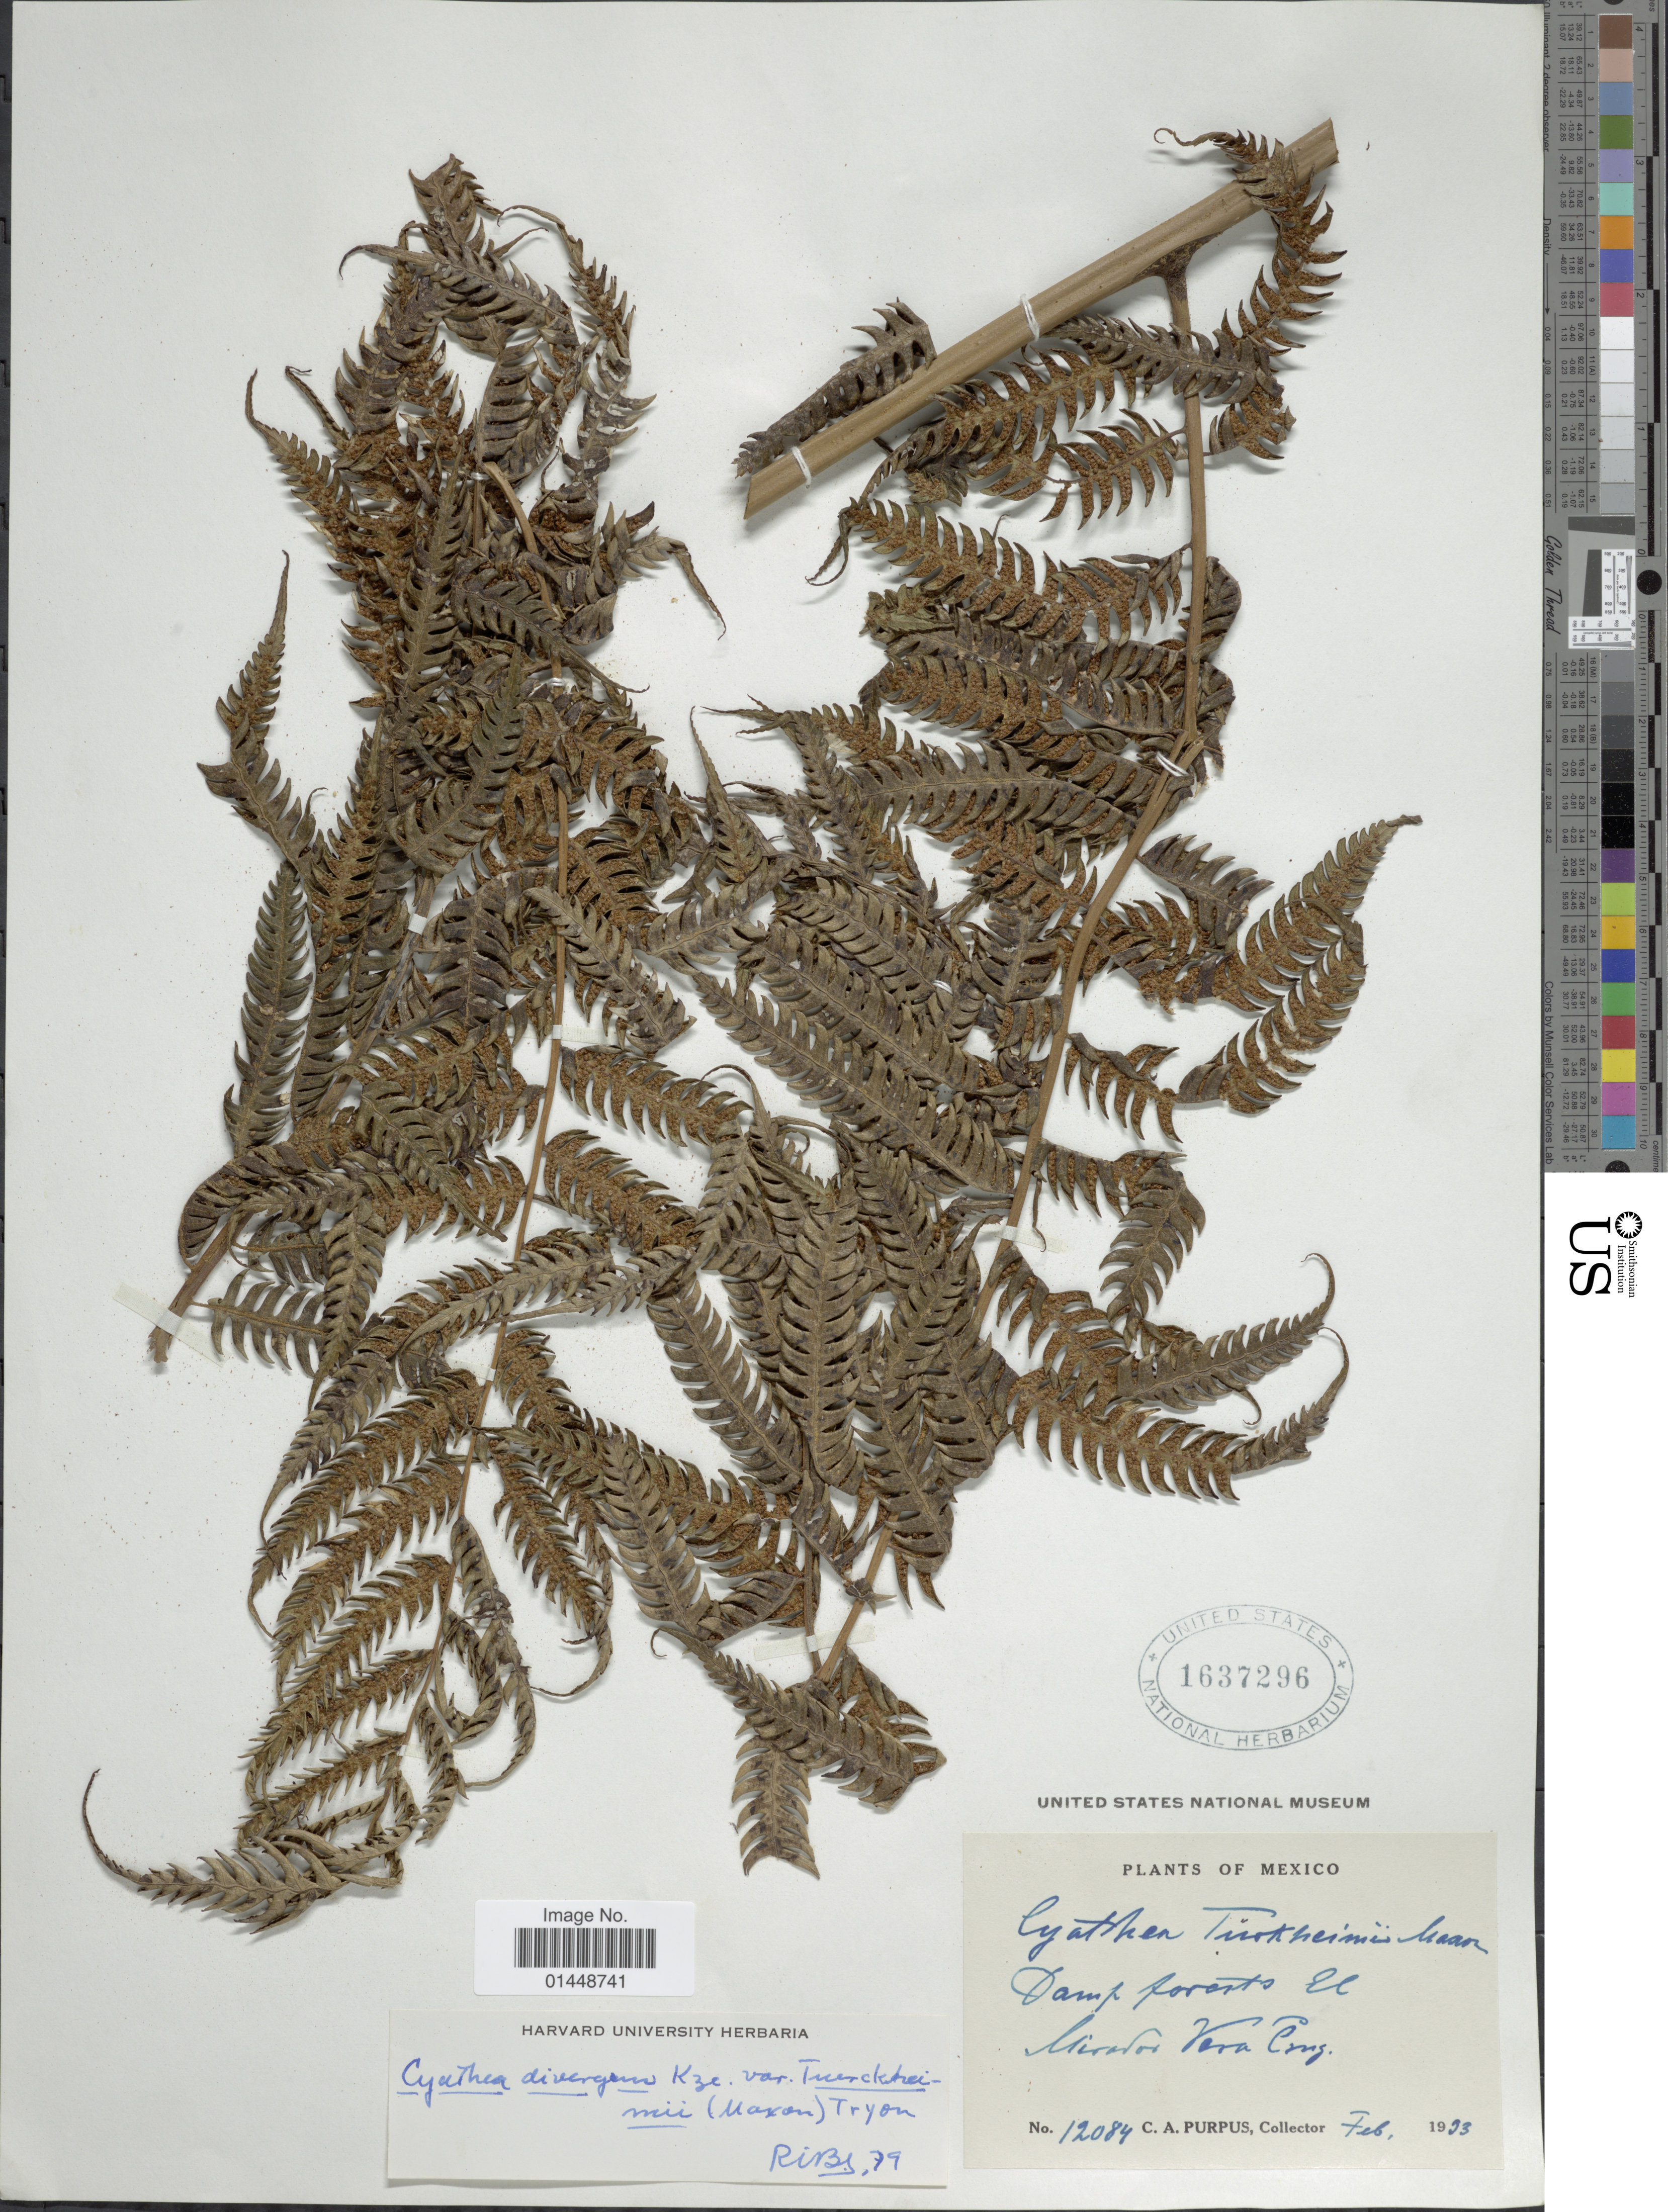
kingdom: Plantae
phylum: Tracheophyta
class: Polypodiopsida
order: Cyatheales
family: Cyatheaceae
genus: Cyathea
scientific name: Cyathea divergens var. tuerckheimii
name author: (Maxon) R.M. Tryon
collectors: C. A. Purpus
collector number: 12084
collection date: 1993-02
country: Mexico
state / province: Veracruz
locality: Damp forest El Mirador, Vera Cruz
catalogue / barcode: US 1637296